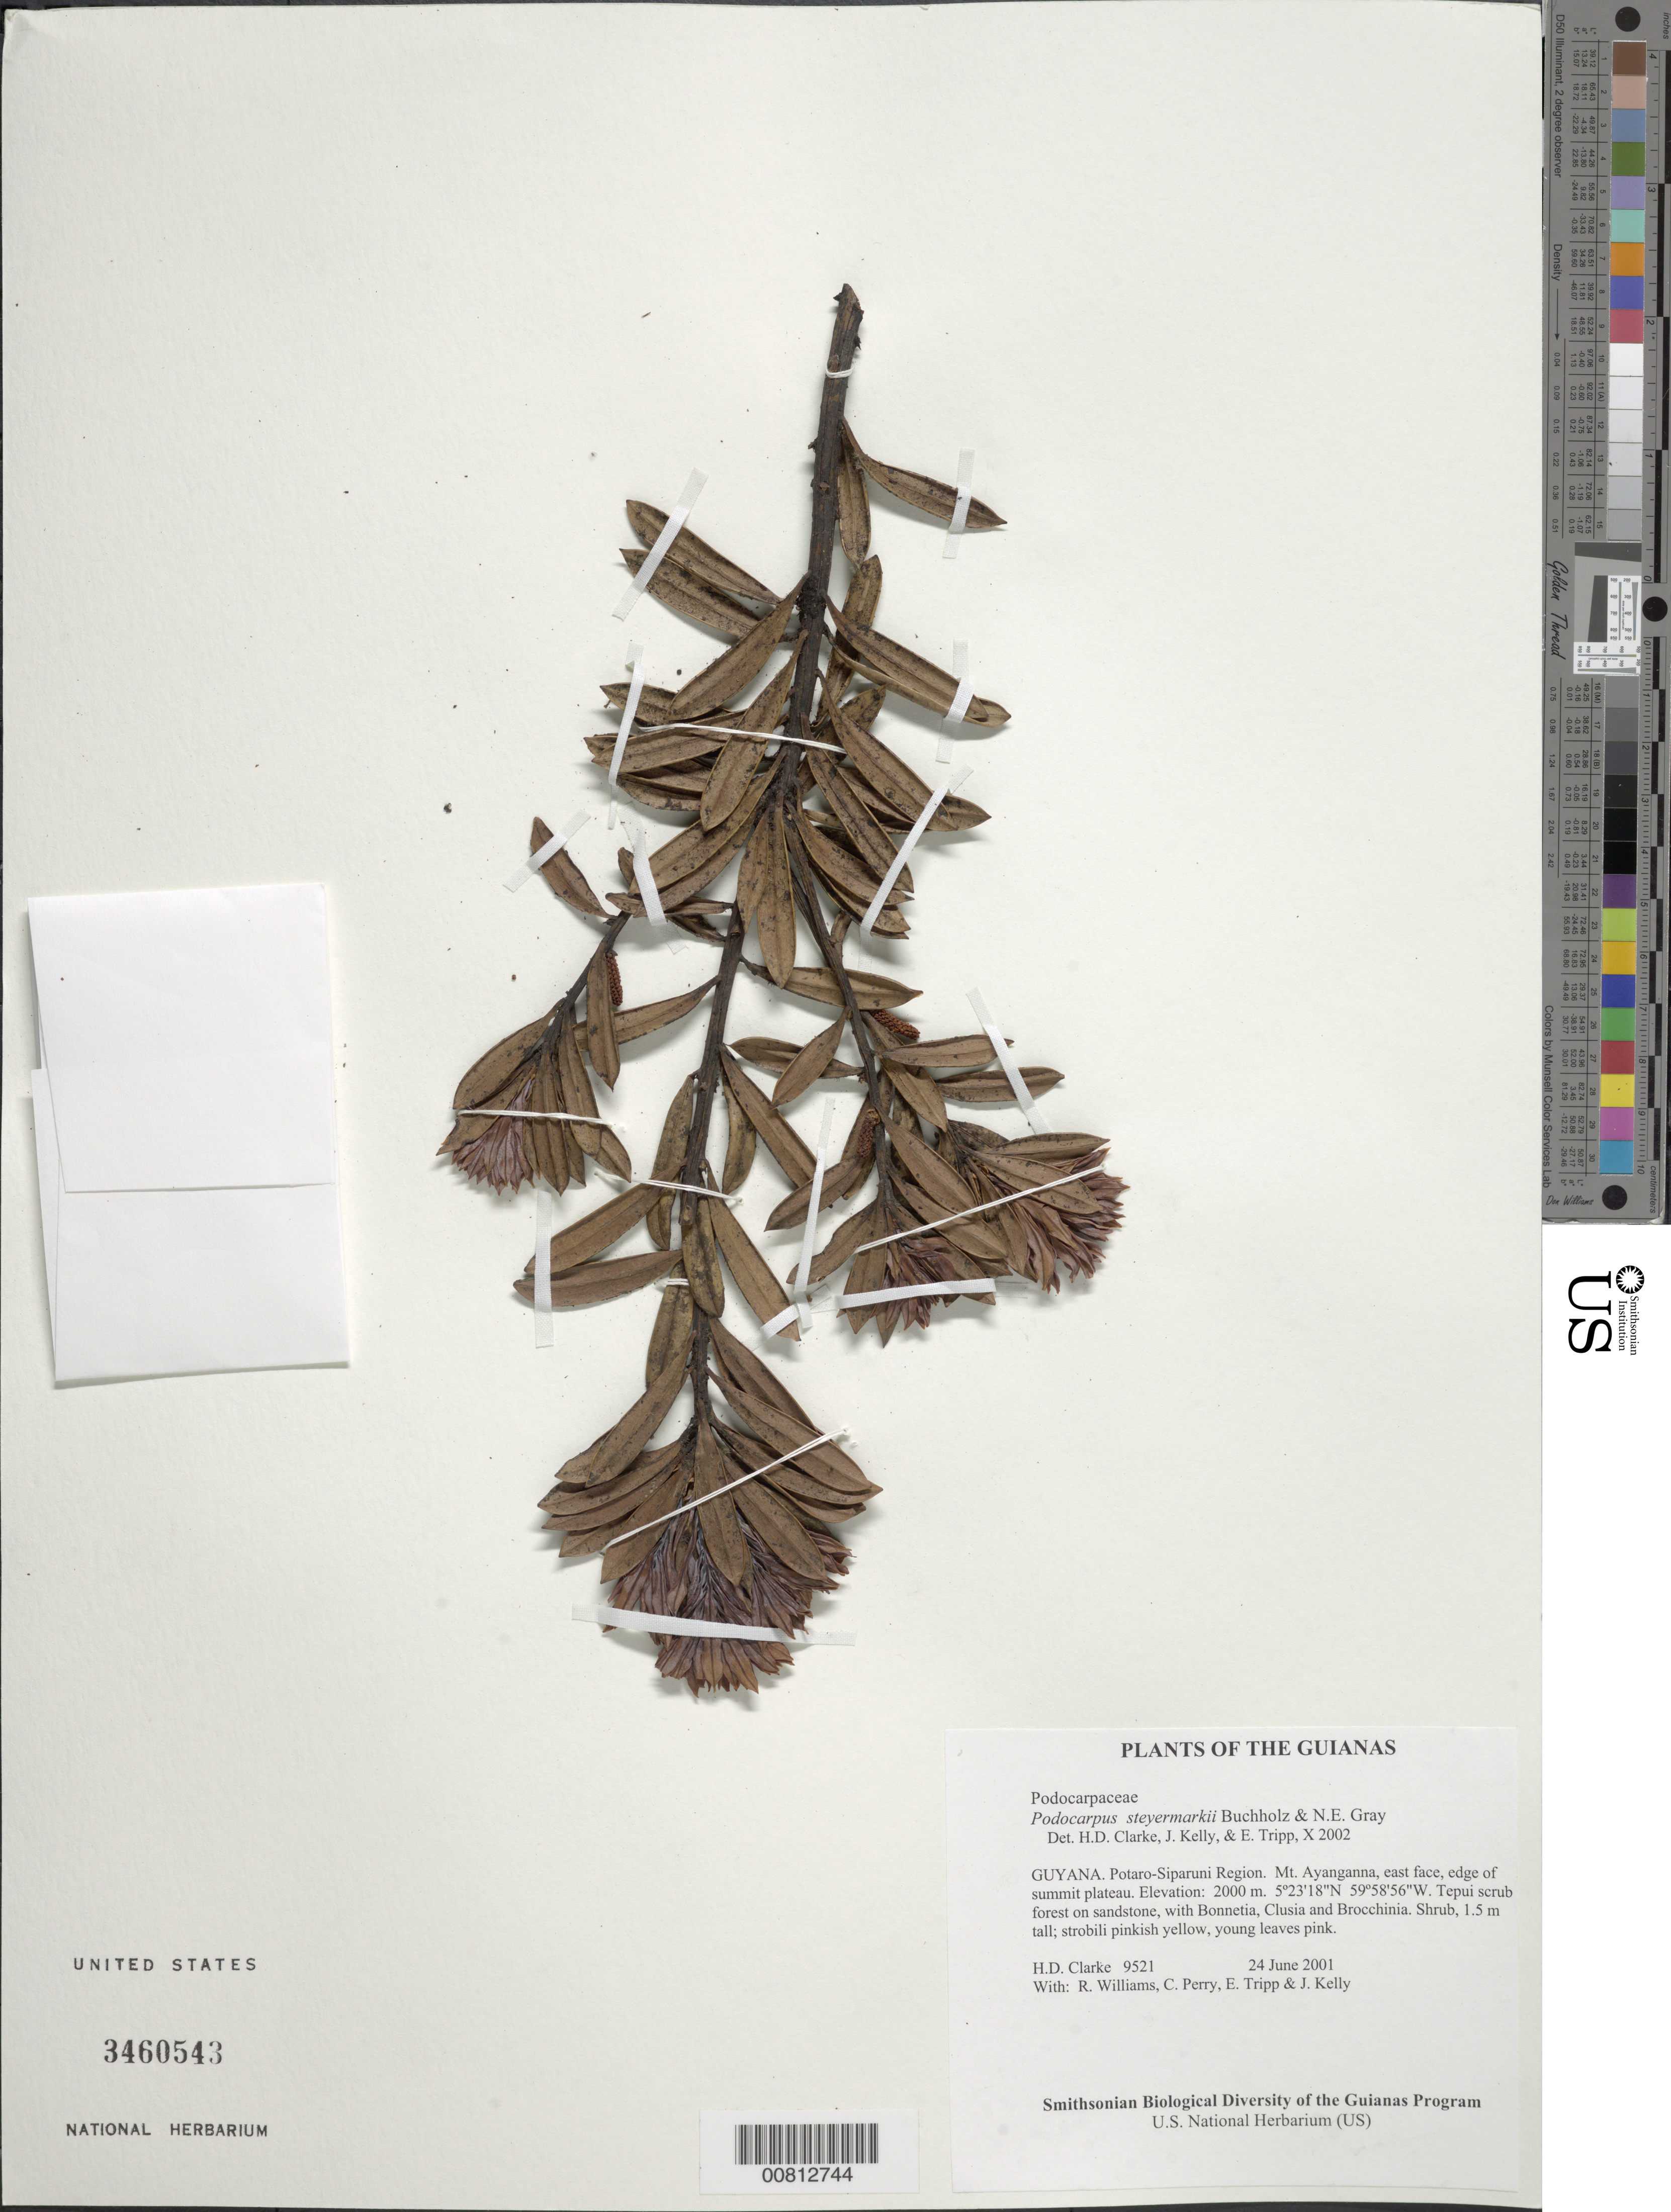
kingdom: Plantae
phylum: Tracheophyta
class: Pinopsida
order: Pinales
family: Podocarpaceae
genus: Podocarpus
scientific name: Podocarpus steyermarkii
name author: J. Buchholz & N.E. Gray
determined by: Kelly, J.; Clarke, H. D.; Tripp, E. A.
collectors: H. D. Clarke, R. Williams, C. Perry, E. Tripp & J. Kelly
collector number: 9521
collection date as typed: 24 June 2001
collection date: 2001-06-24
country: Guyana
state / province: Potaro-Siparuni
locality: Mt. Ayanganna, east face, edge of summit plateau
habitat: Tepui scrub forest on sandstone, with Bonnetia, Clusia and Brocchinia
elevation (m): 2000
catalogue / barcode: US 3460543